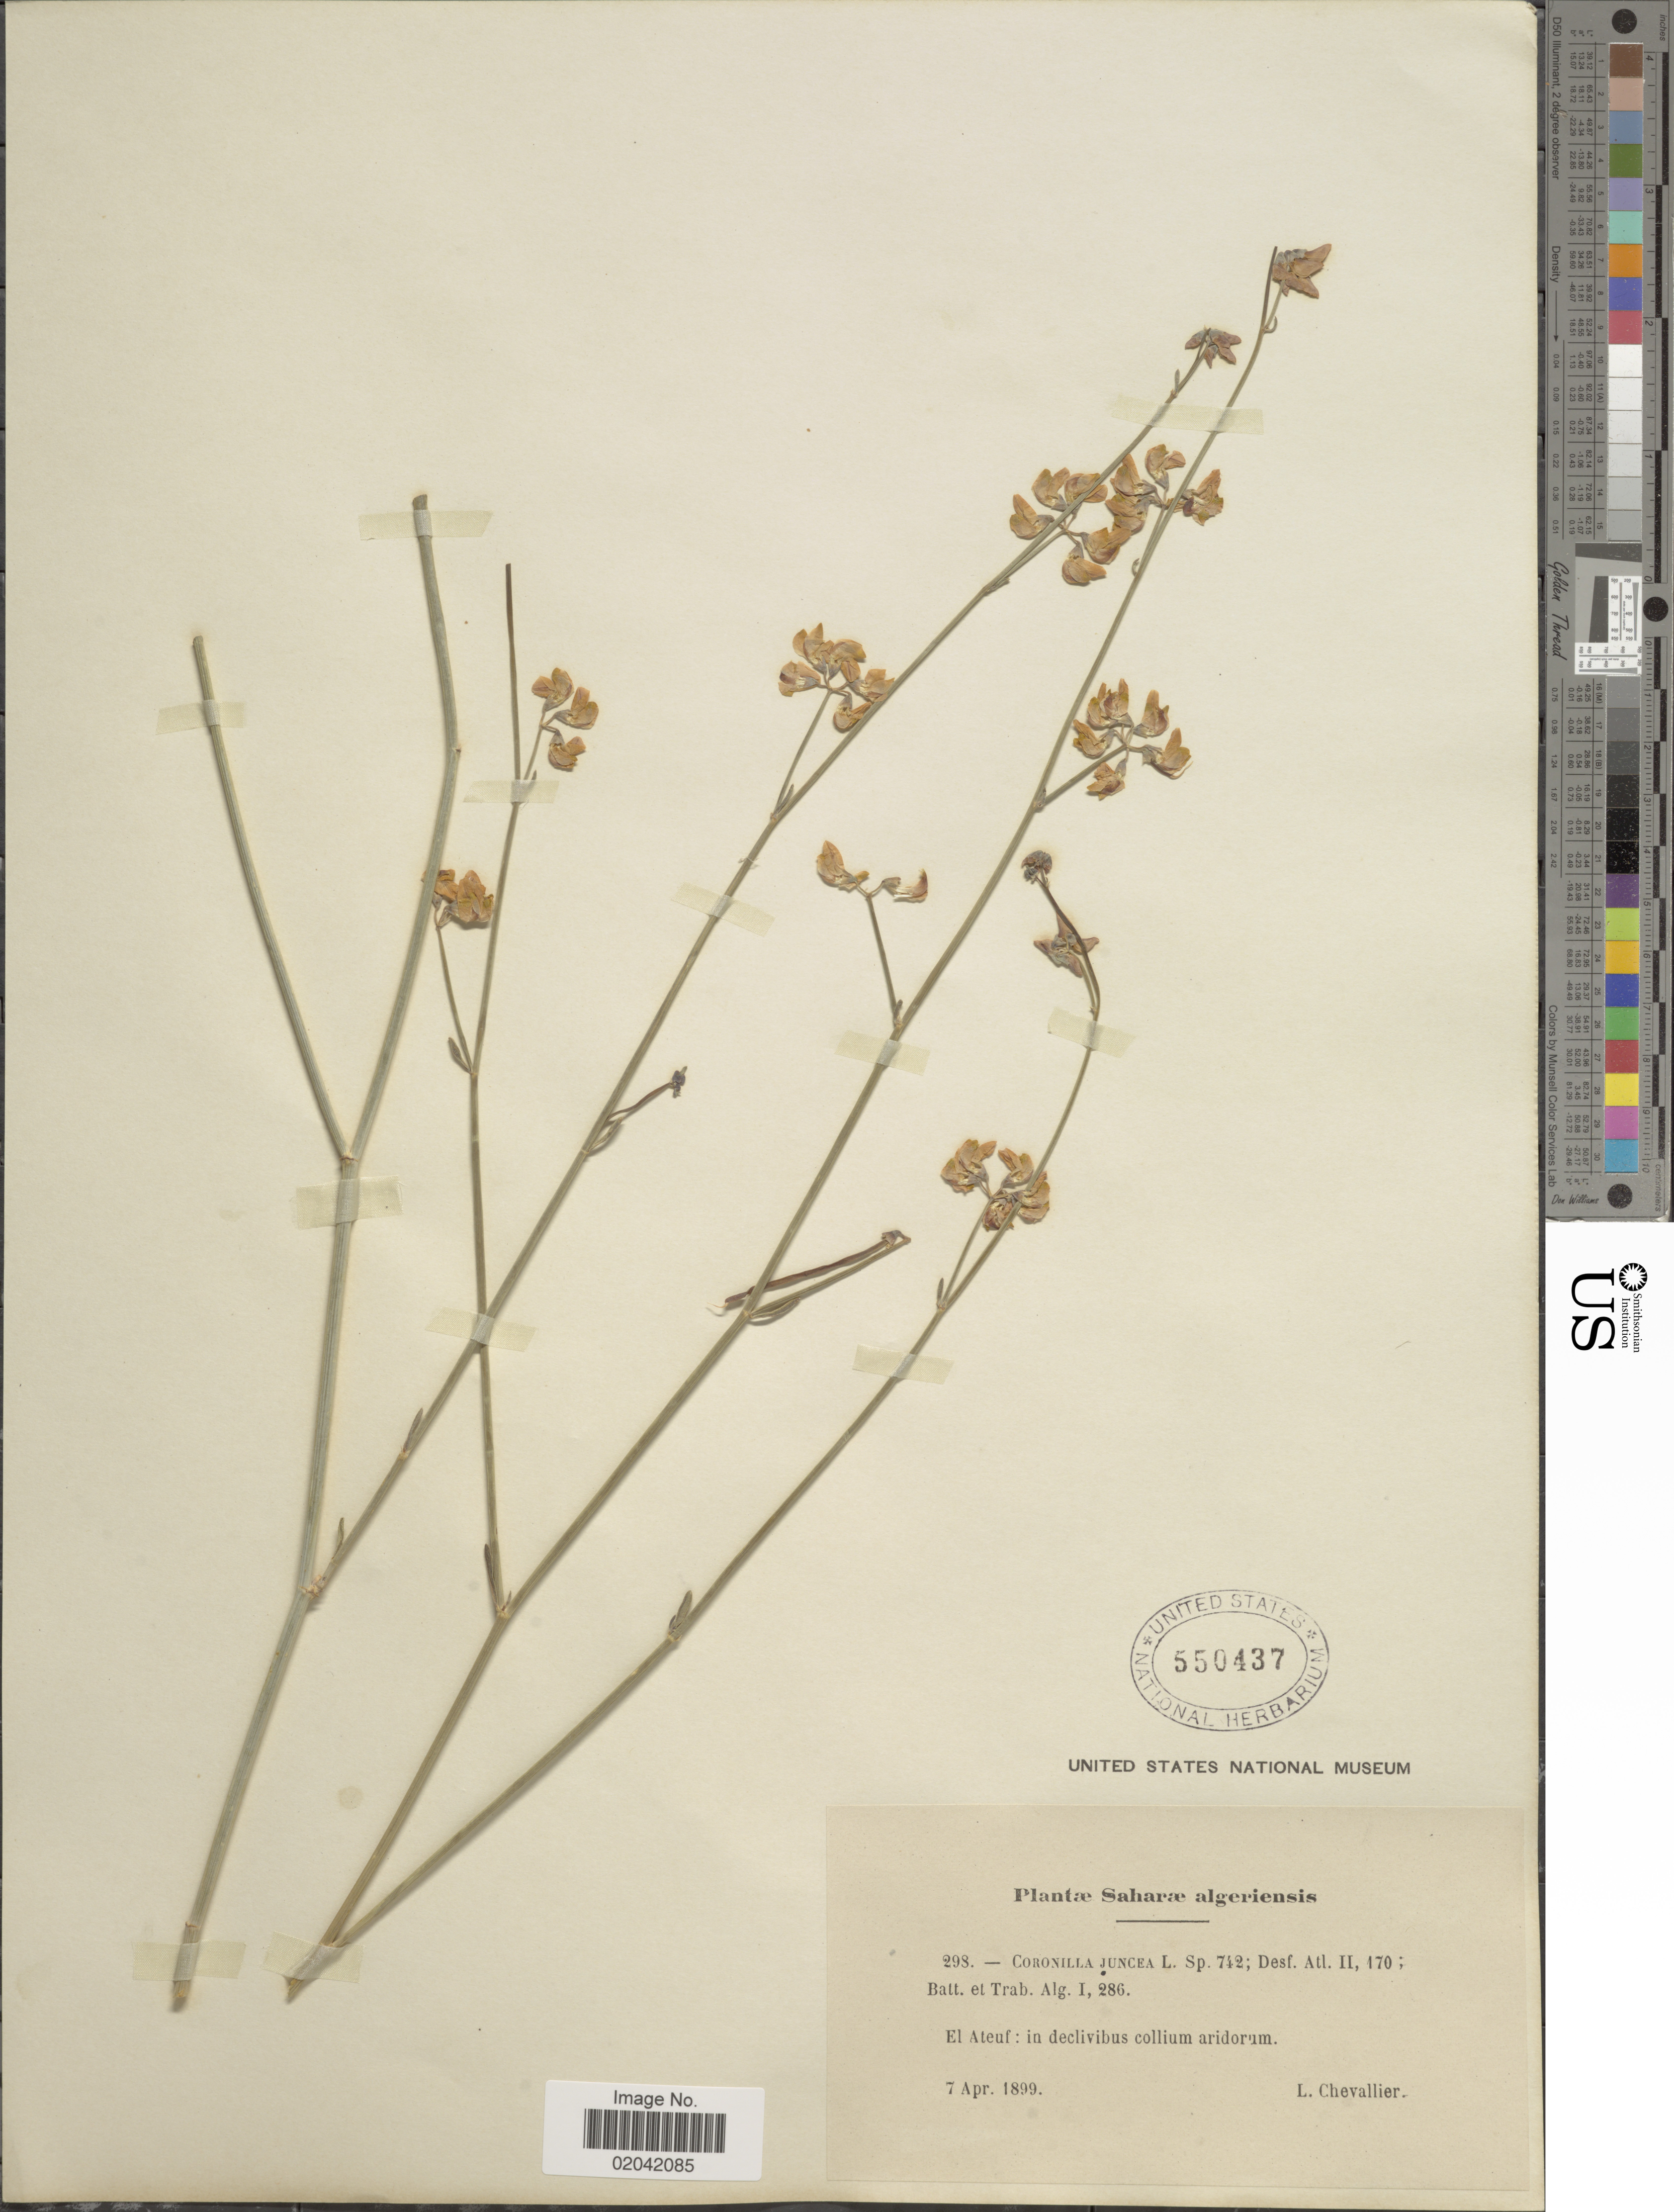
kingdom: Plantae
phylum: Tracheophyta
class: Magnoliopsida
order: Fabales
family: Fabaceae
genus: Coronilla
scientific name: Coronilla juncea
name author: L.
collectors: L. Chevallier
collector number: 298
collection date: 1899-04-07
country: Algeria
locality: Saharæ algeriensis, El Ateuf: in declivibus collium aridorum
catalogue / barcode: US 550437